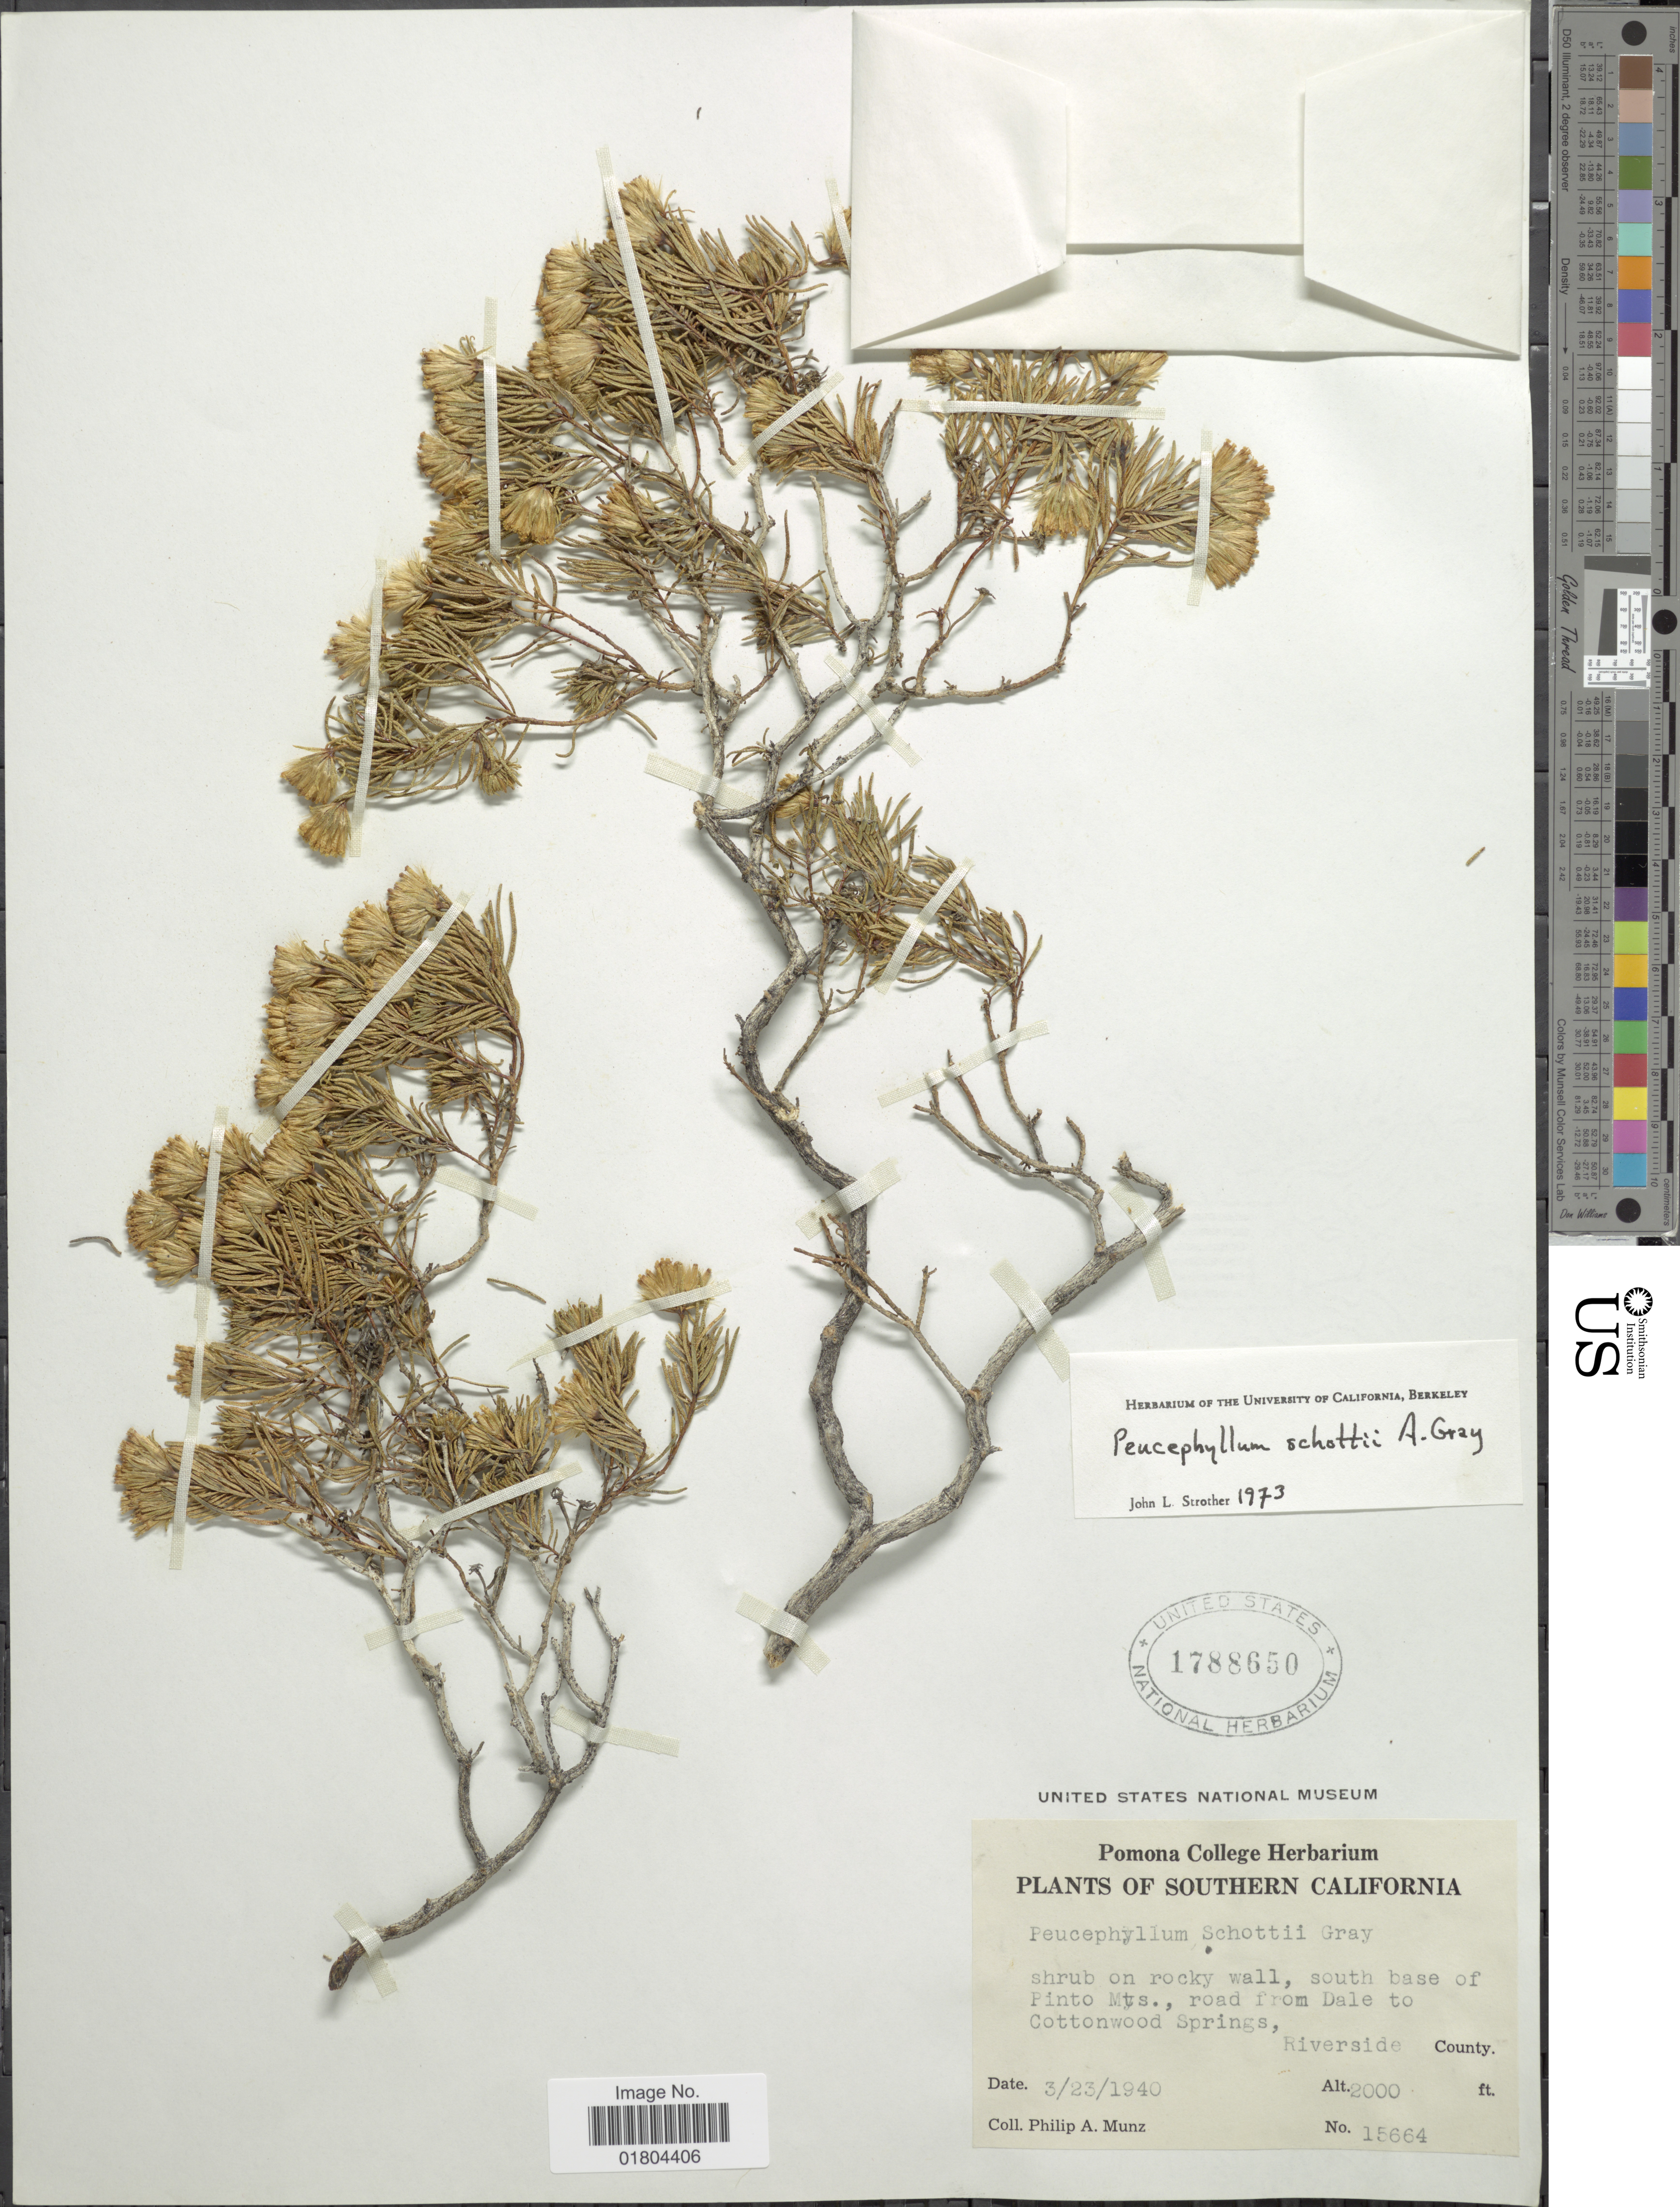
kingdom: Plantae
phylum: Tracheophyta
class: Magnoliopsida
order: Asterales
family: Asteraceae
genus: Peucephyllum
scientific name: Peucephyllum schottii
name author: A. Gray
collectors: P. A. Munz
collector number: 15664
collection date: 1940-03-23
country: United States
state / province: South Carolina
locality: Shrub on rock wall, south base of Pinto Mts., on road from Dale to Cottonwood Springs, Riverside County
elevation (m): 610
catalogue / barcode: US 1788650